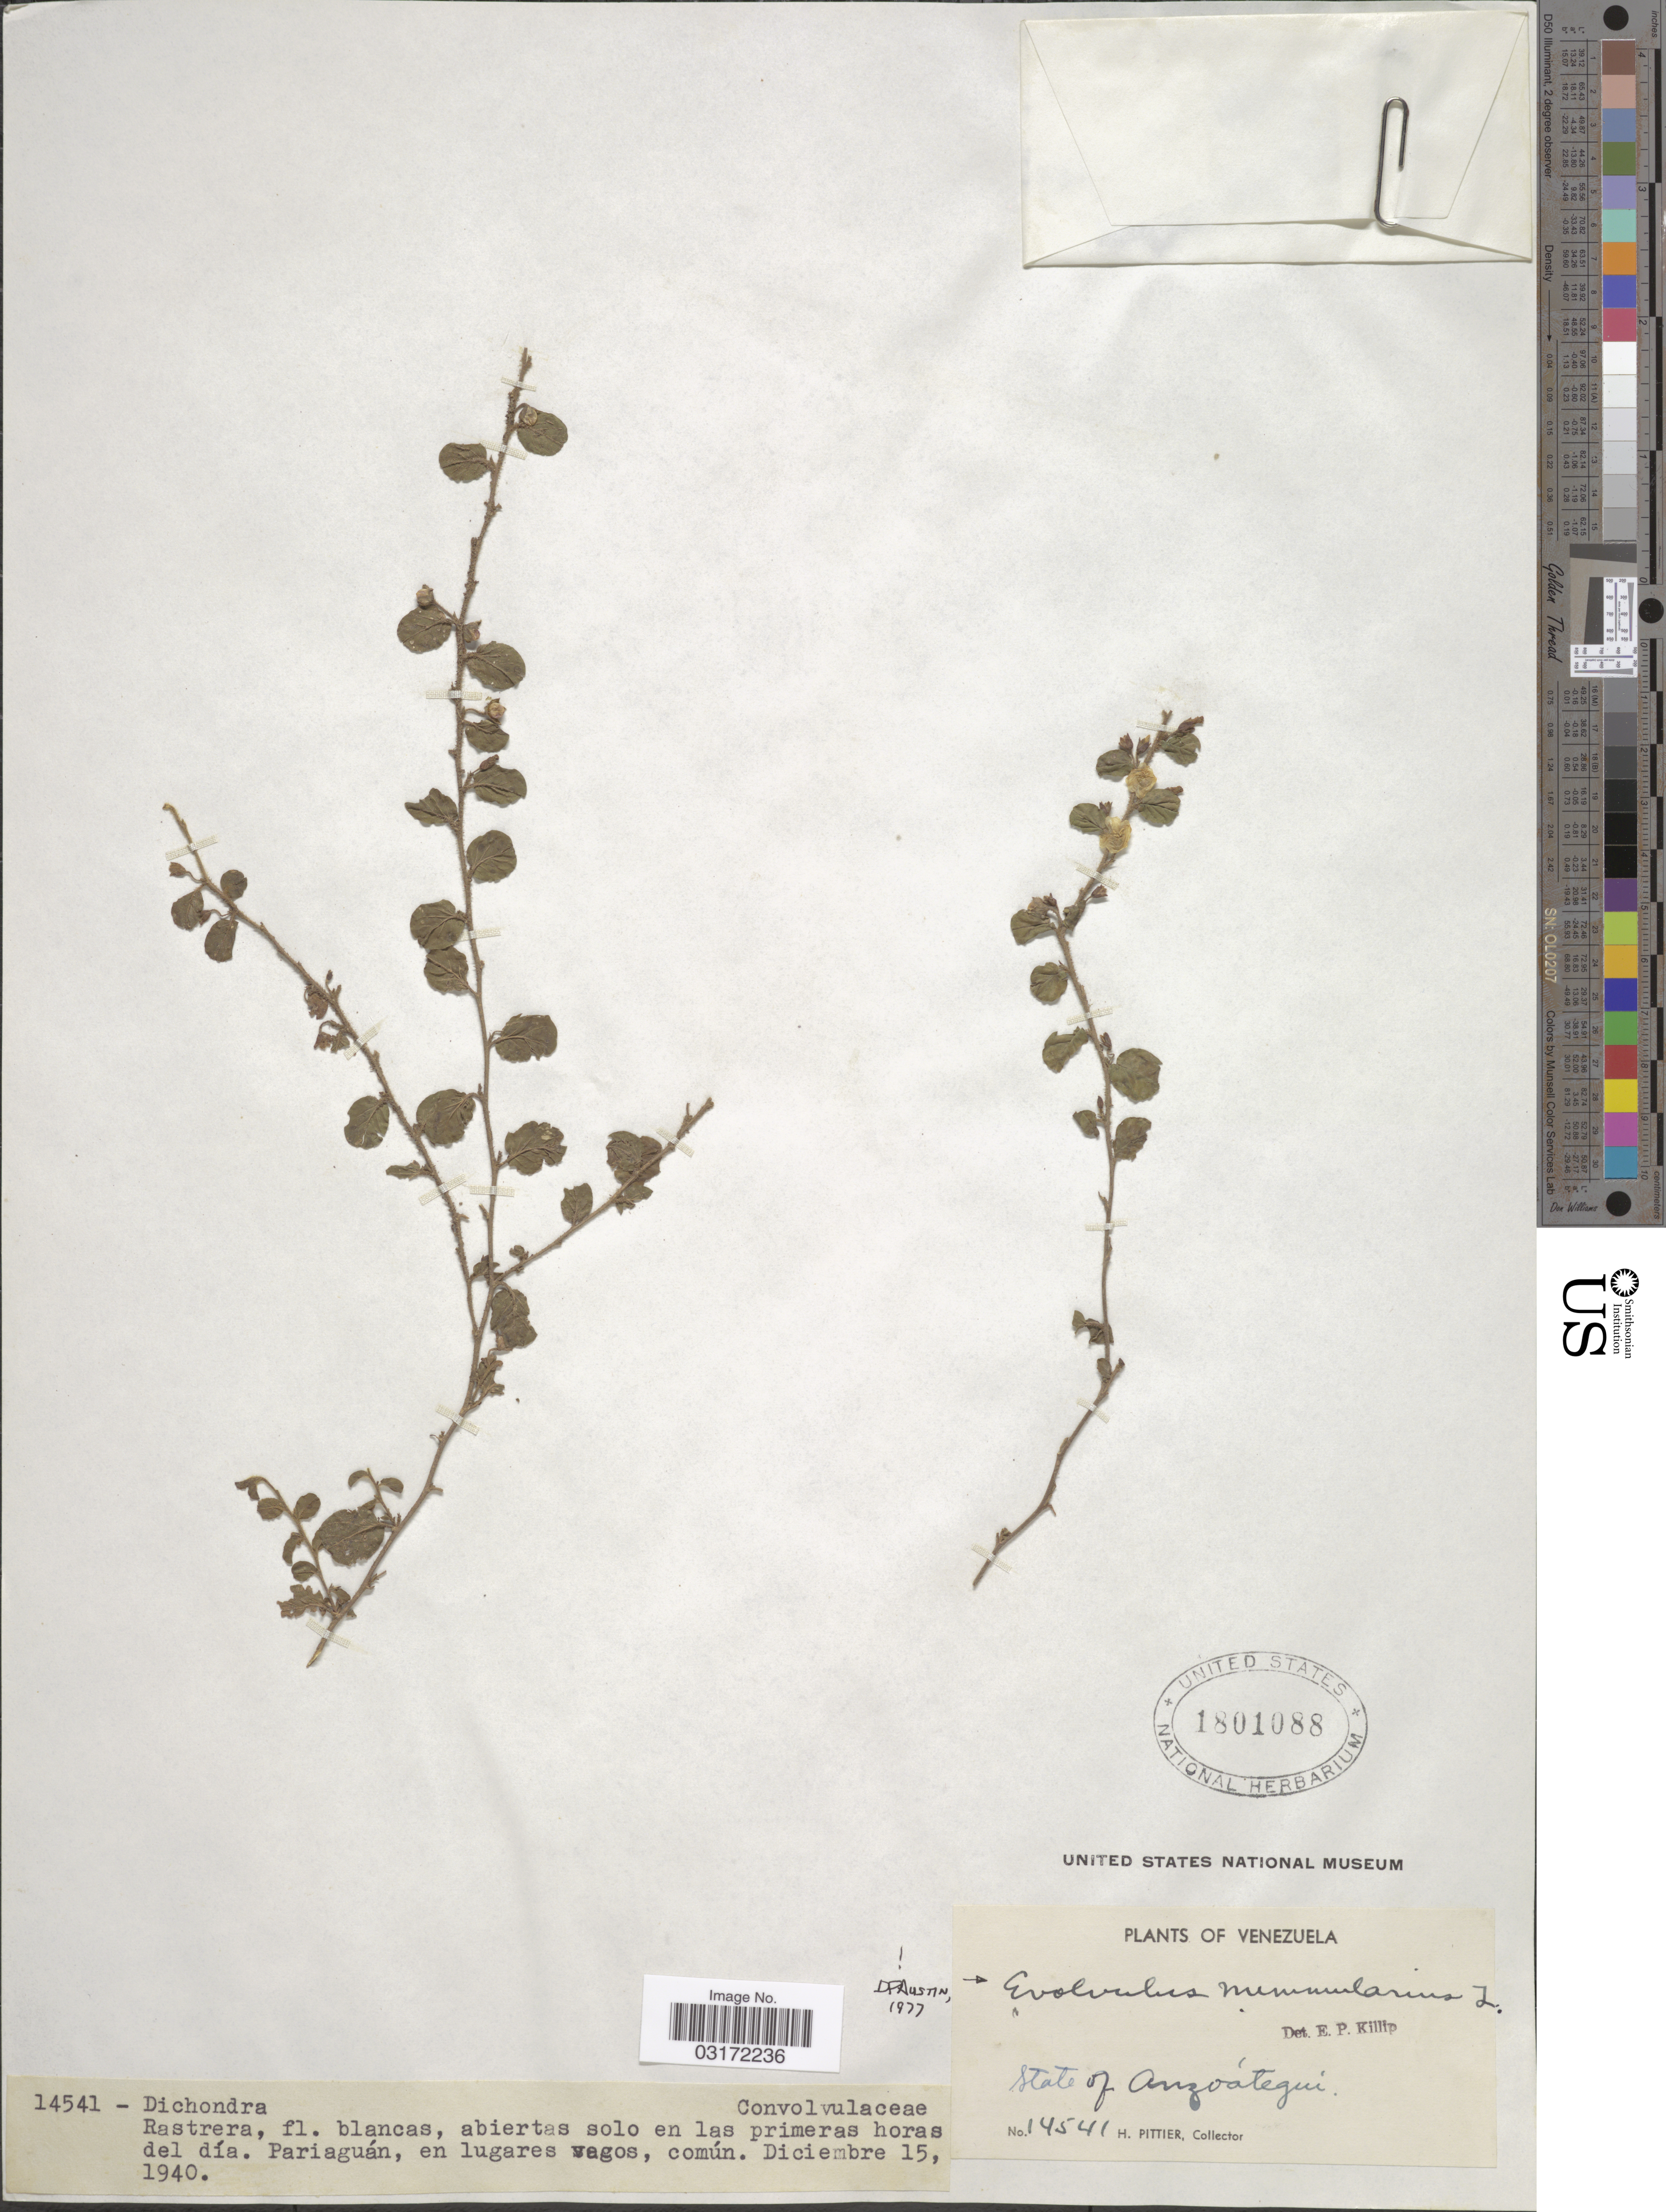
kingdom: Plantae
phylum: Tracheophyta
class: Magnoliopsida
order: Solanales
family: Convolvulaceae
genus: Evolvulus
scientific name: Evolvulus nummularius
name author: (L.) L.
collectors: H. F. Pittier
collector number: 14541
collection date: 1940-12-15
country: Venezuela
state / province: Anzoategui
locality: Pariaguán.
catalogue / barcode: US 1801088